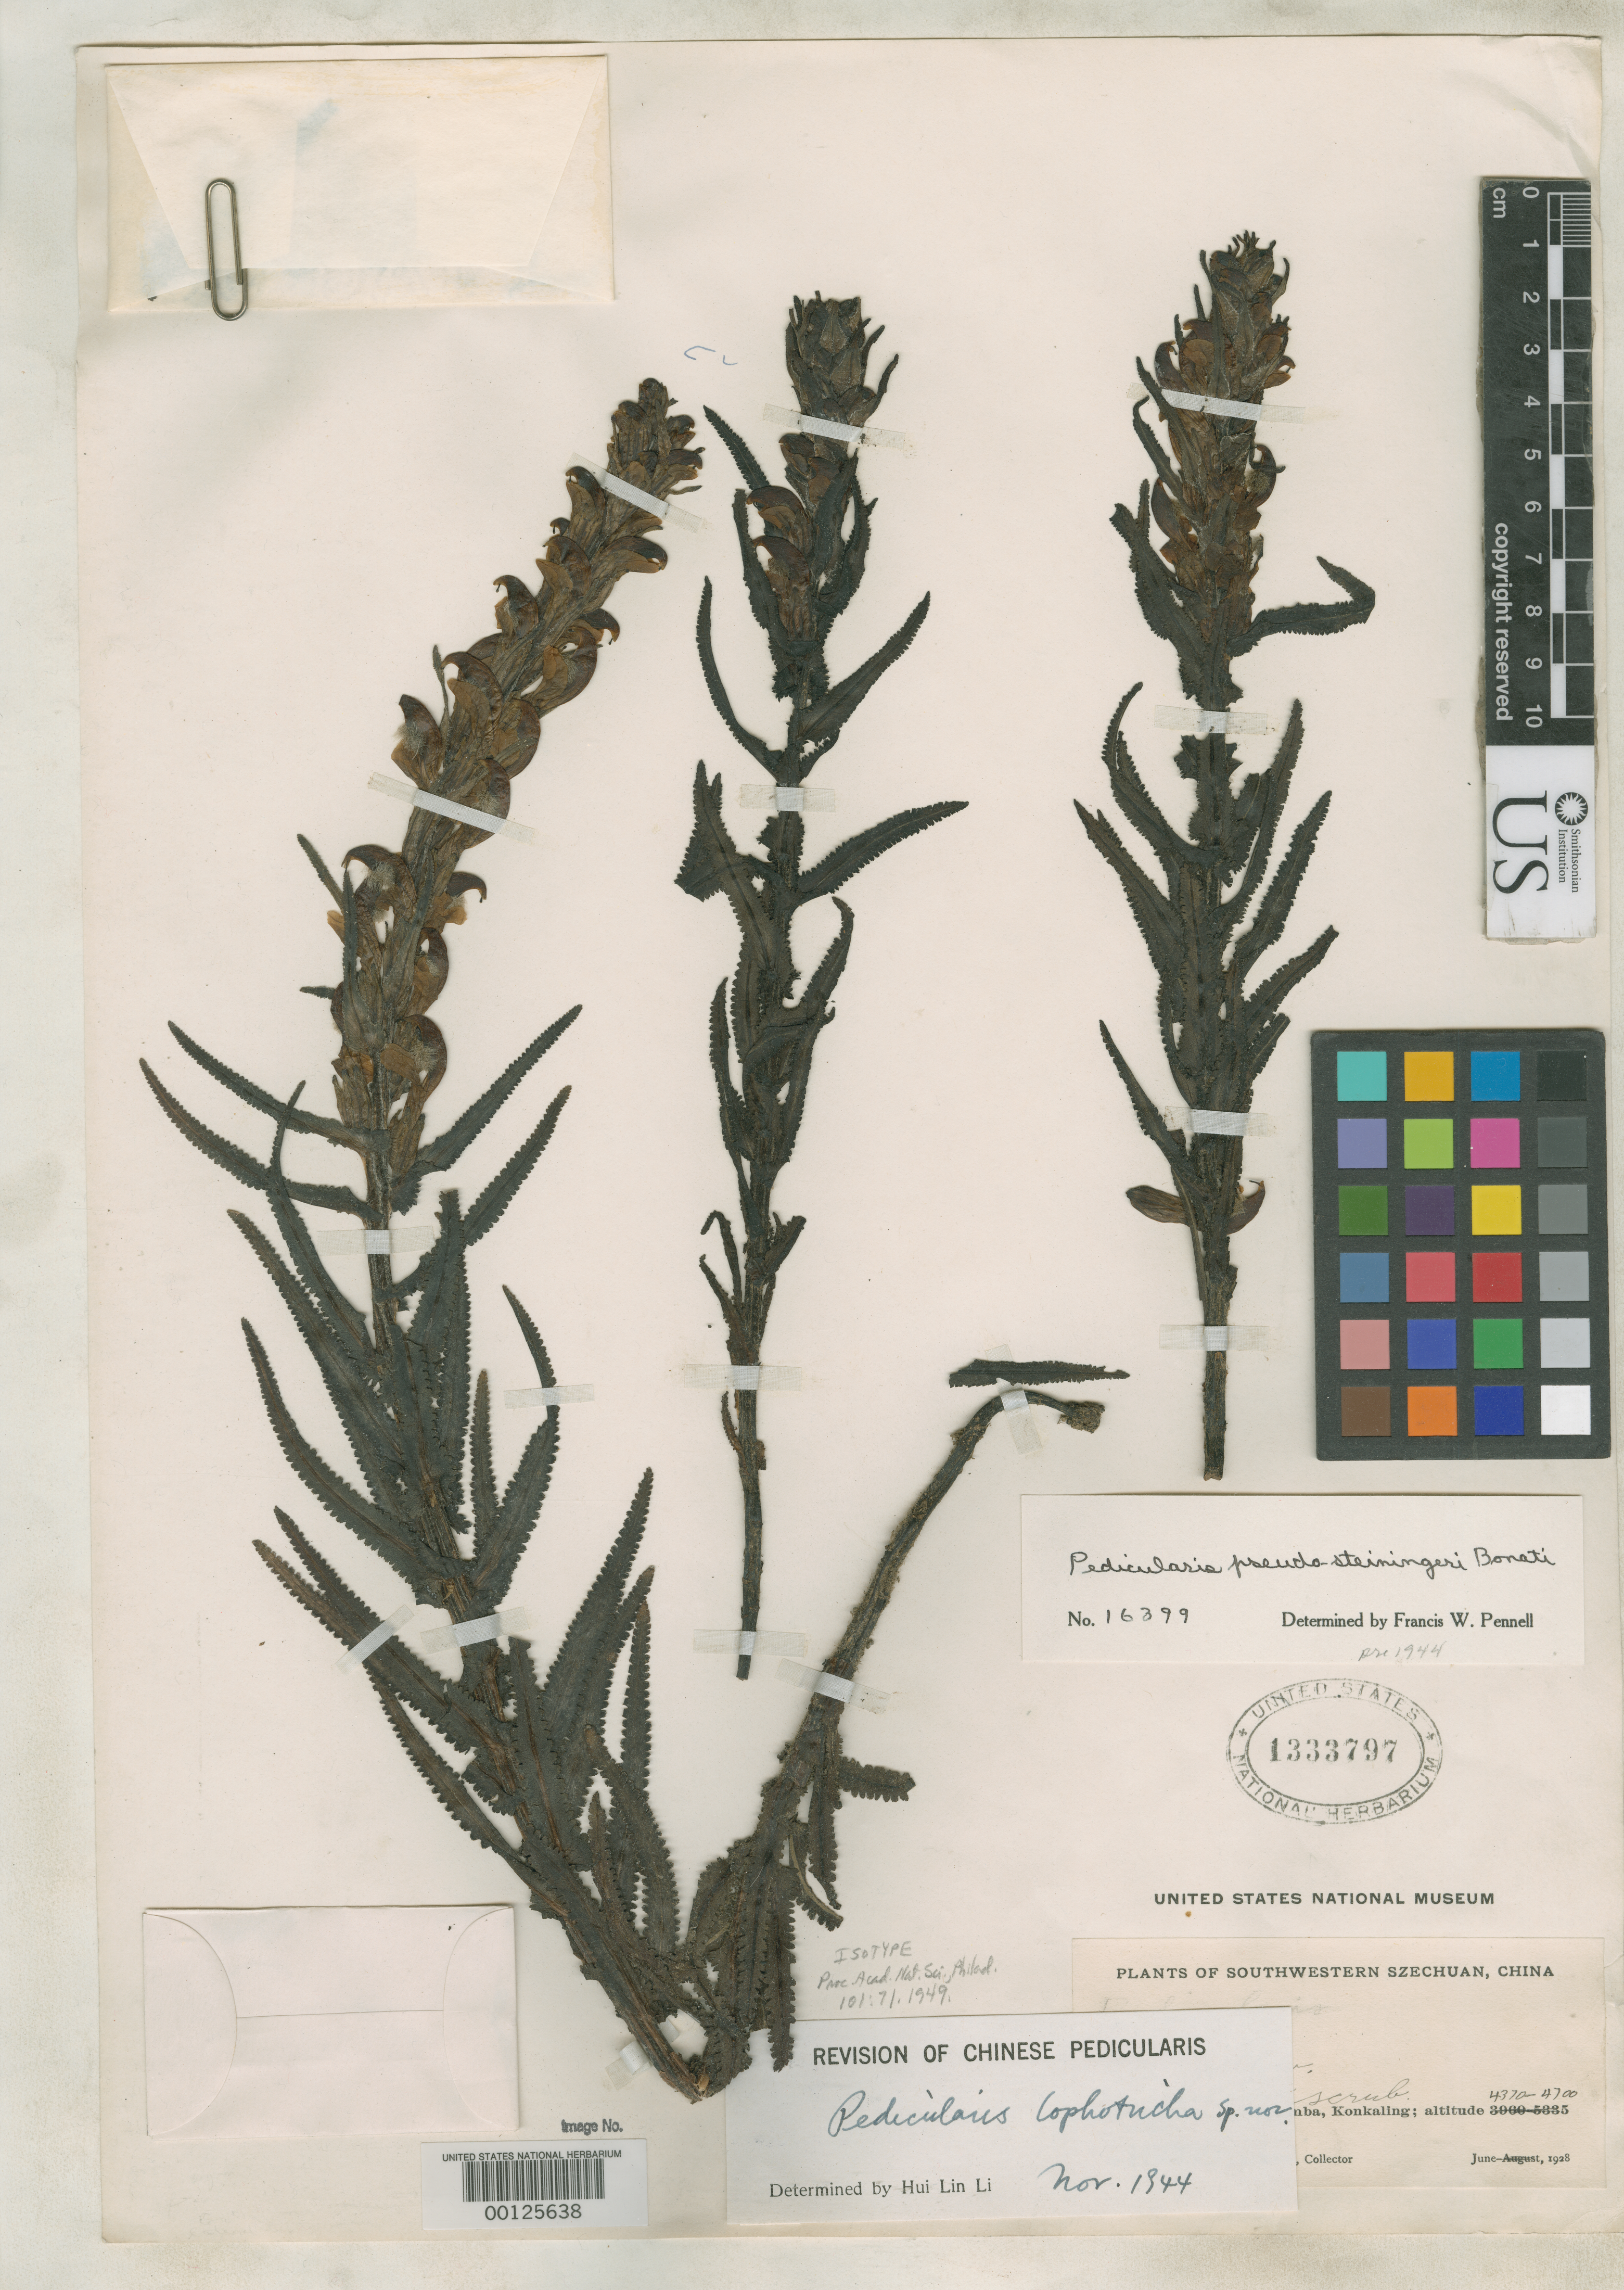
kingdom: Plantae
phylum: Tracheophyta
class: Magnoliopsida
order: Lamiales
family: Orobanchaceae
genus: Pedicularis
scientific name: Pedicularis lophotricha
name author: H.L. Li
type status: Isotype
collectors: J. F. Rock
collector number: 16399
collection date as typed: Jun 1928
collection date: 1928-06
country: China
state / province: Sichuan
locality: Mt. Konka, Risonquemba, Konkaling.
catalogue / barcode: US 1333797